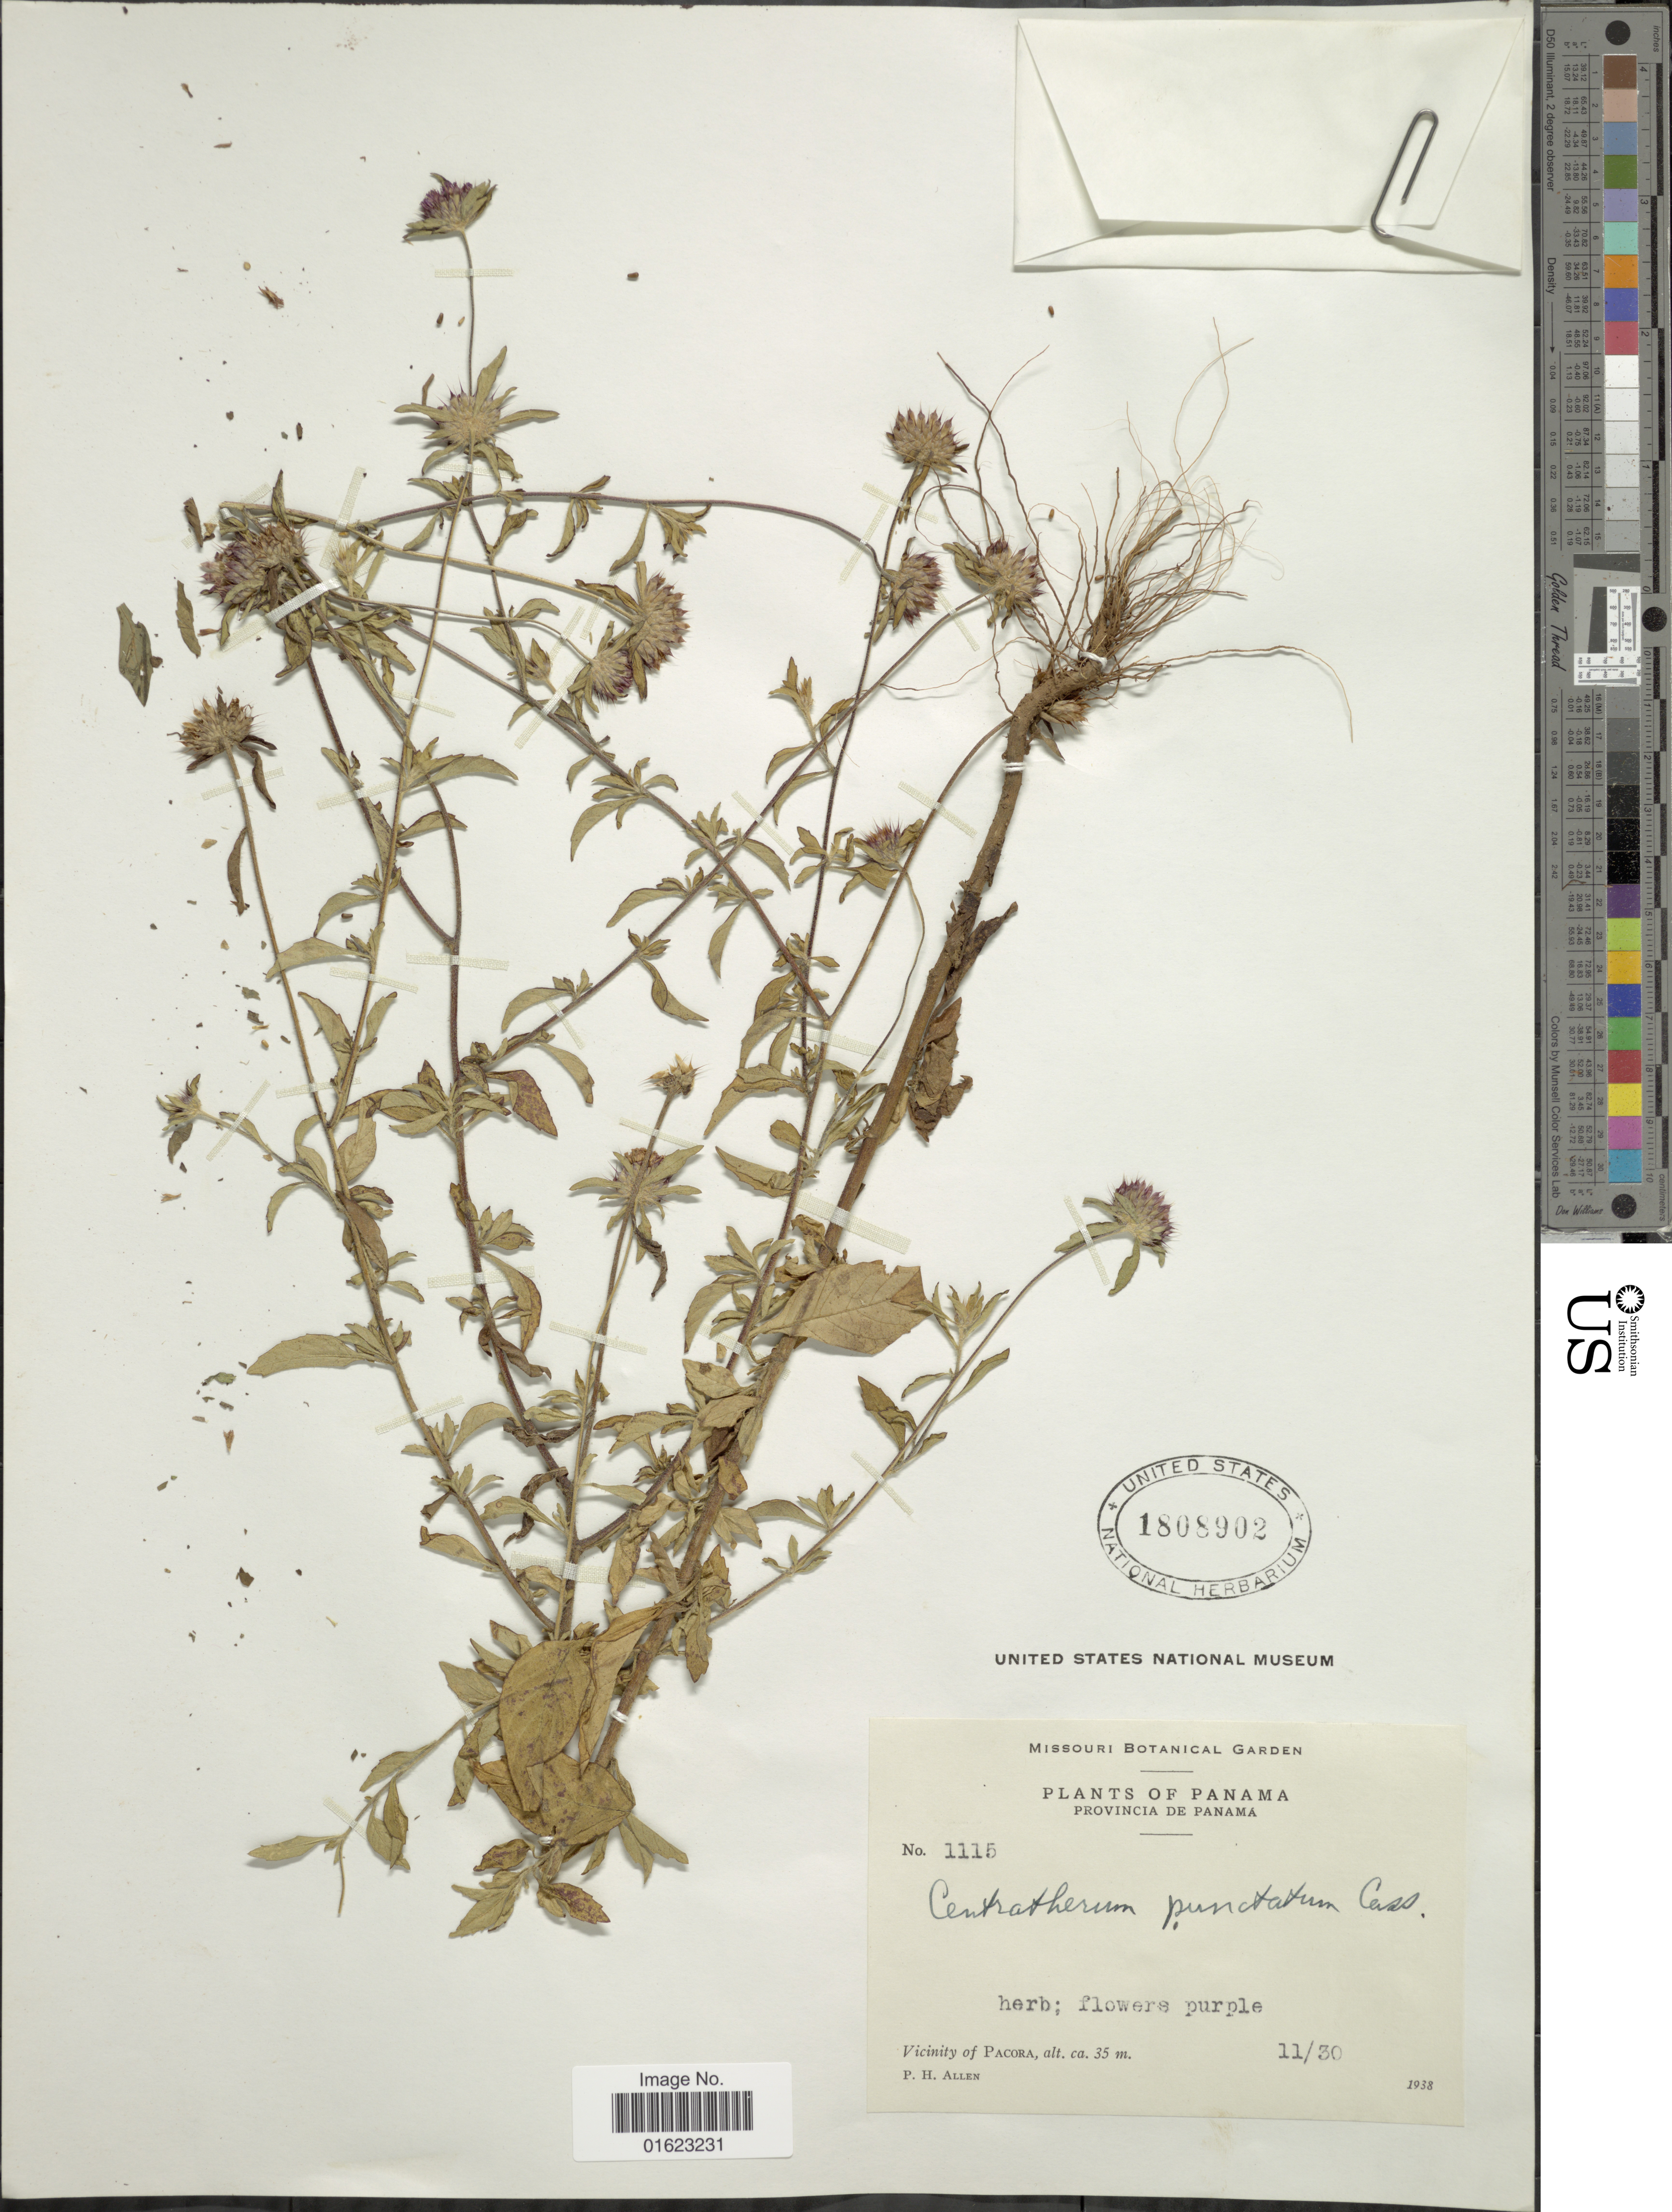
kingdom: Plantae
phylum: Tracheophyta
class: Magnoliopsida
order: Asterales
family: Asteraceae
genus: Centratherum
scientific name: Centratherum punctatum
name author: Cass.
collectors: P. H. Allen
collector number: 1115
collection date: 1938-11-30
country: Panama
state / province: Panamá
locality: Provincia de Panama. Vicinity of Pacora.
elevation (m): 35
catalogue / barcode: US 1808902